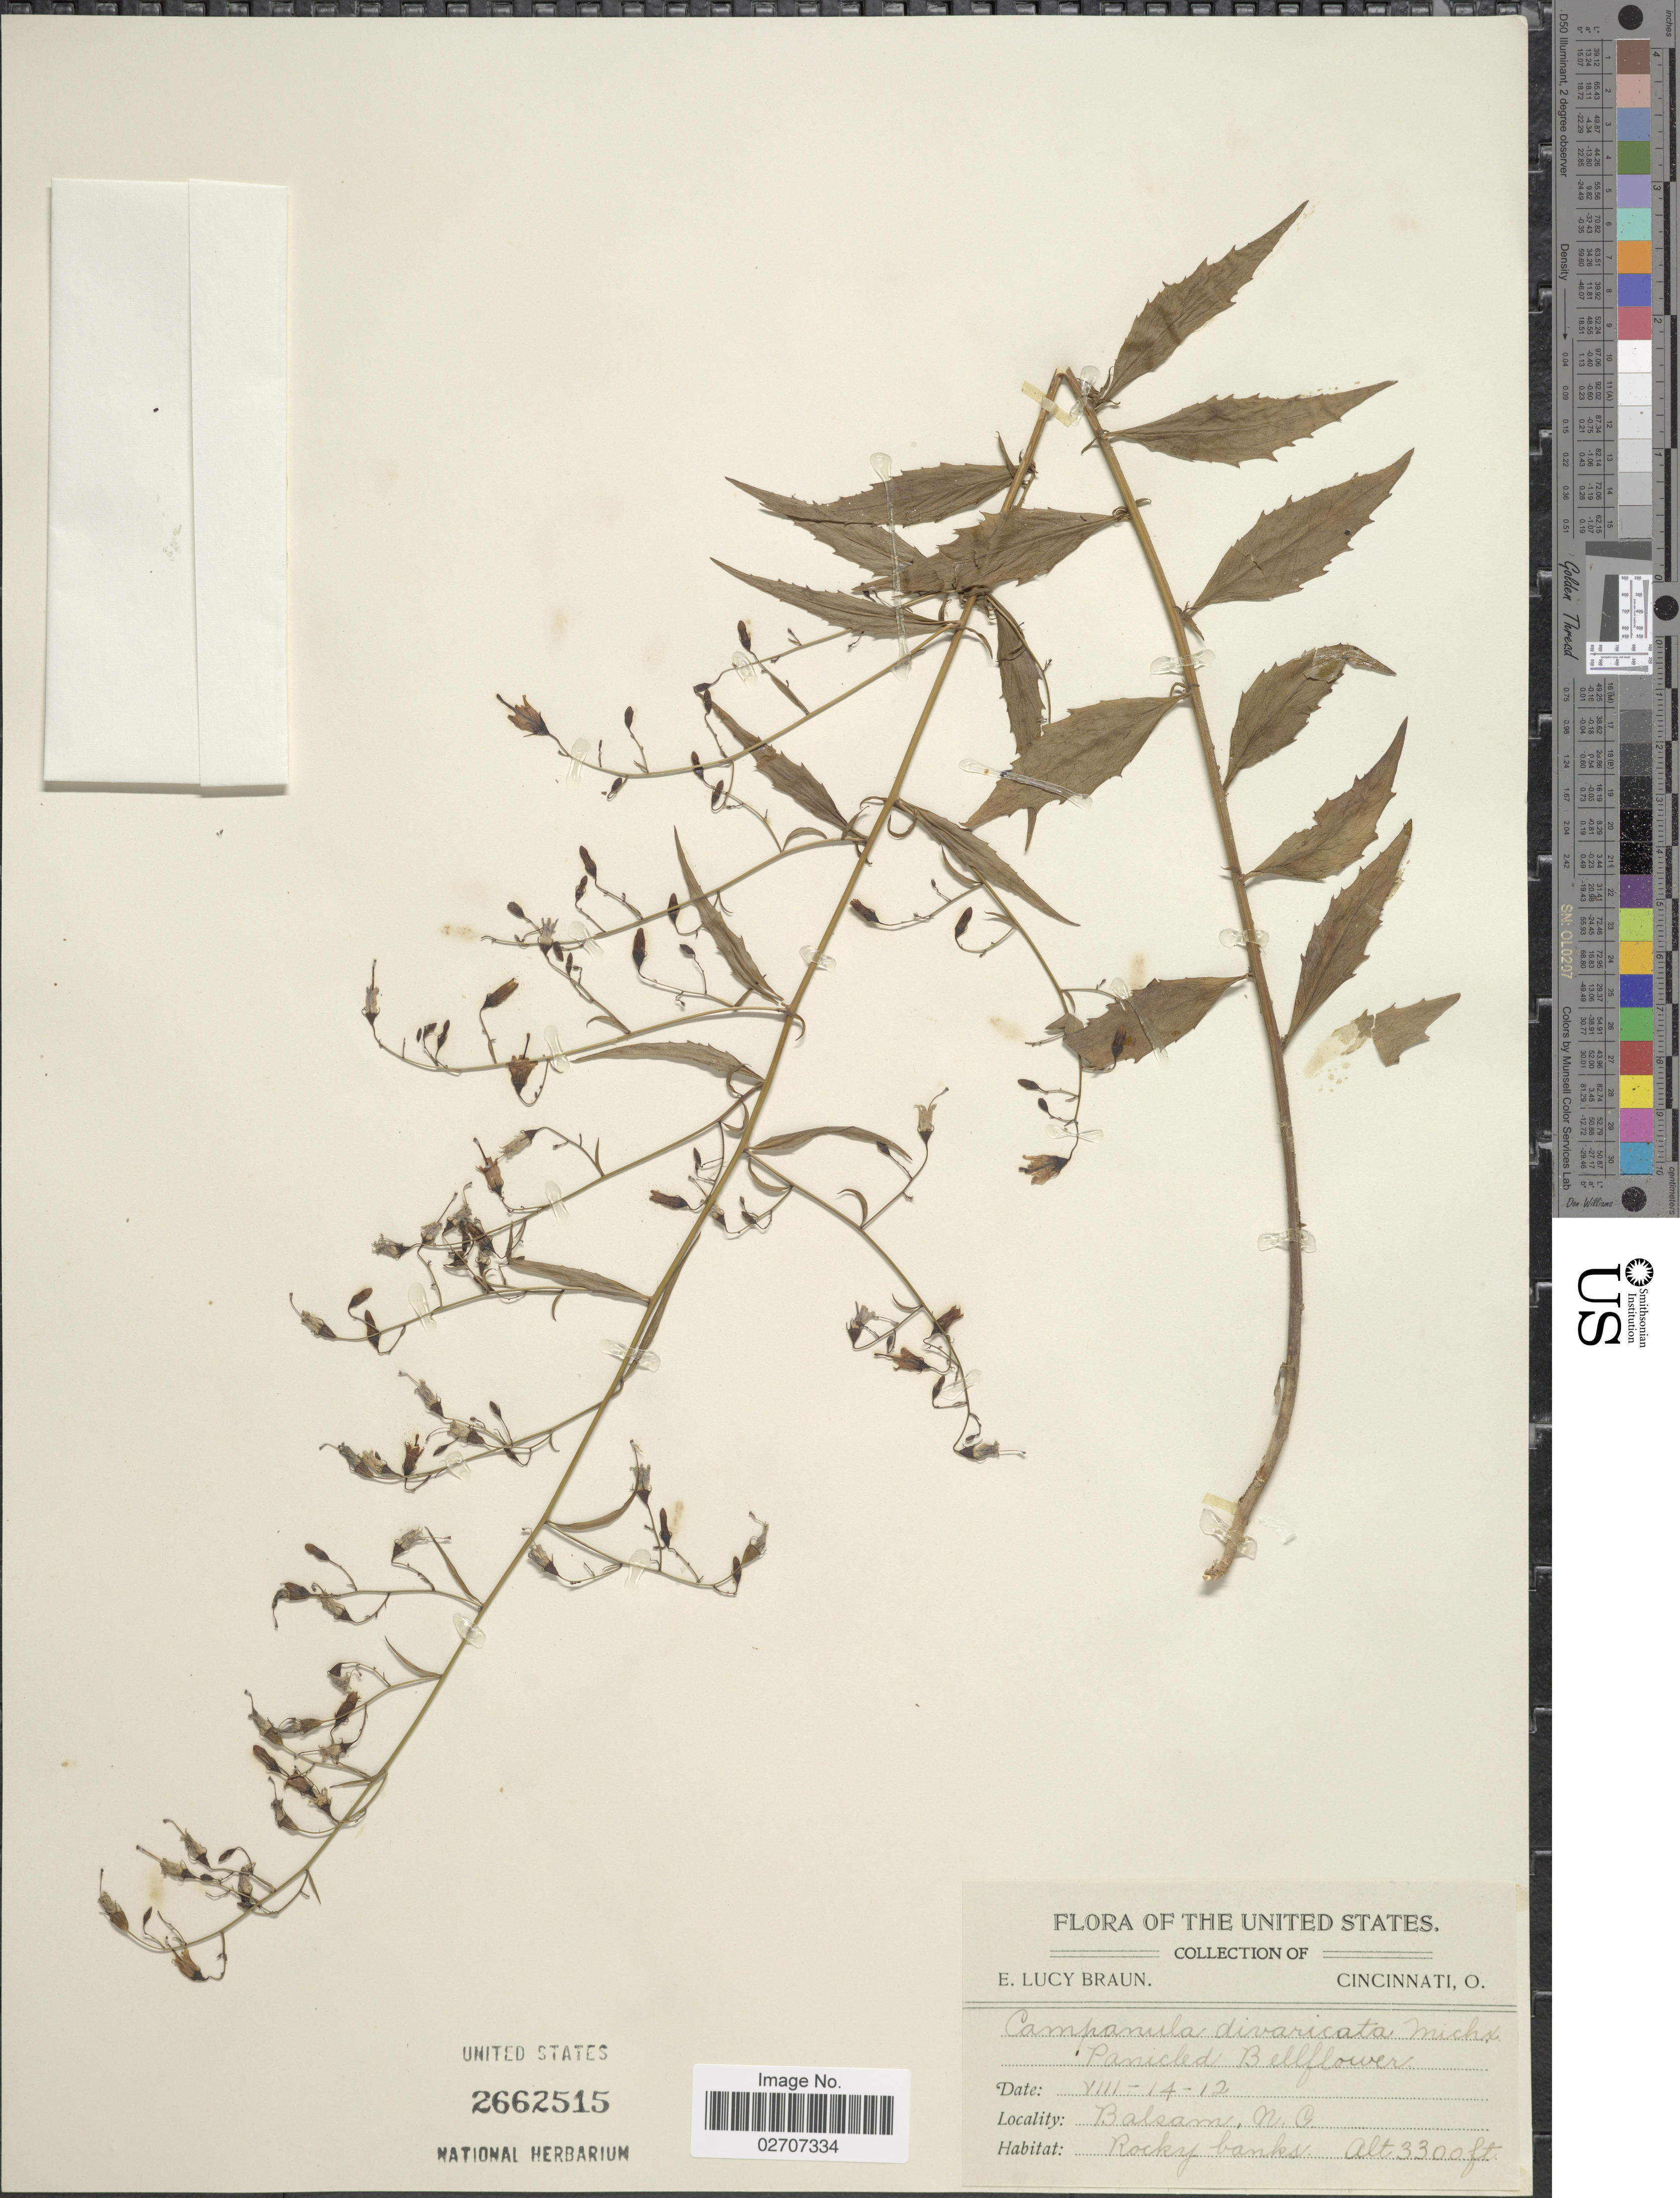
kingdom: Plantae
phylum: Tracheophyta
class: Magnoliopsida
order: Asterales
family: Campanulaceae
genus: Campanula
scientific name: Campanula divaricata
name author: Michx.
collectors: E. L. Braun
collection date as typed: Transcribed d/m/y: 14/8/12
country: United States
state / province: North Carolina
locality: Balsam Co., Rocky banks.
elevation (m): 1006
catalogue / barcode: US 2662515